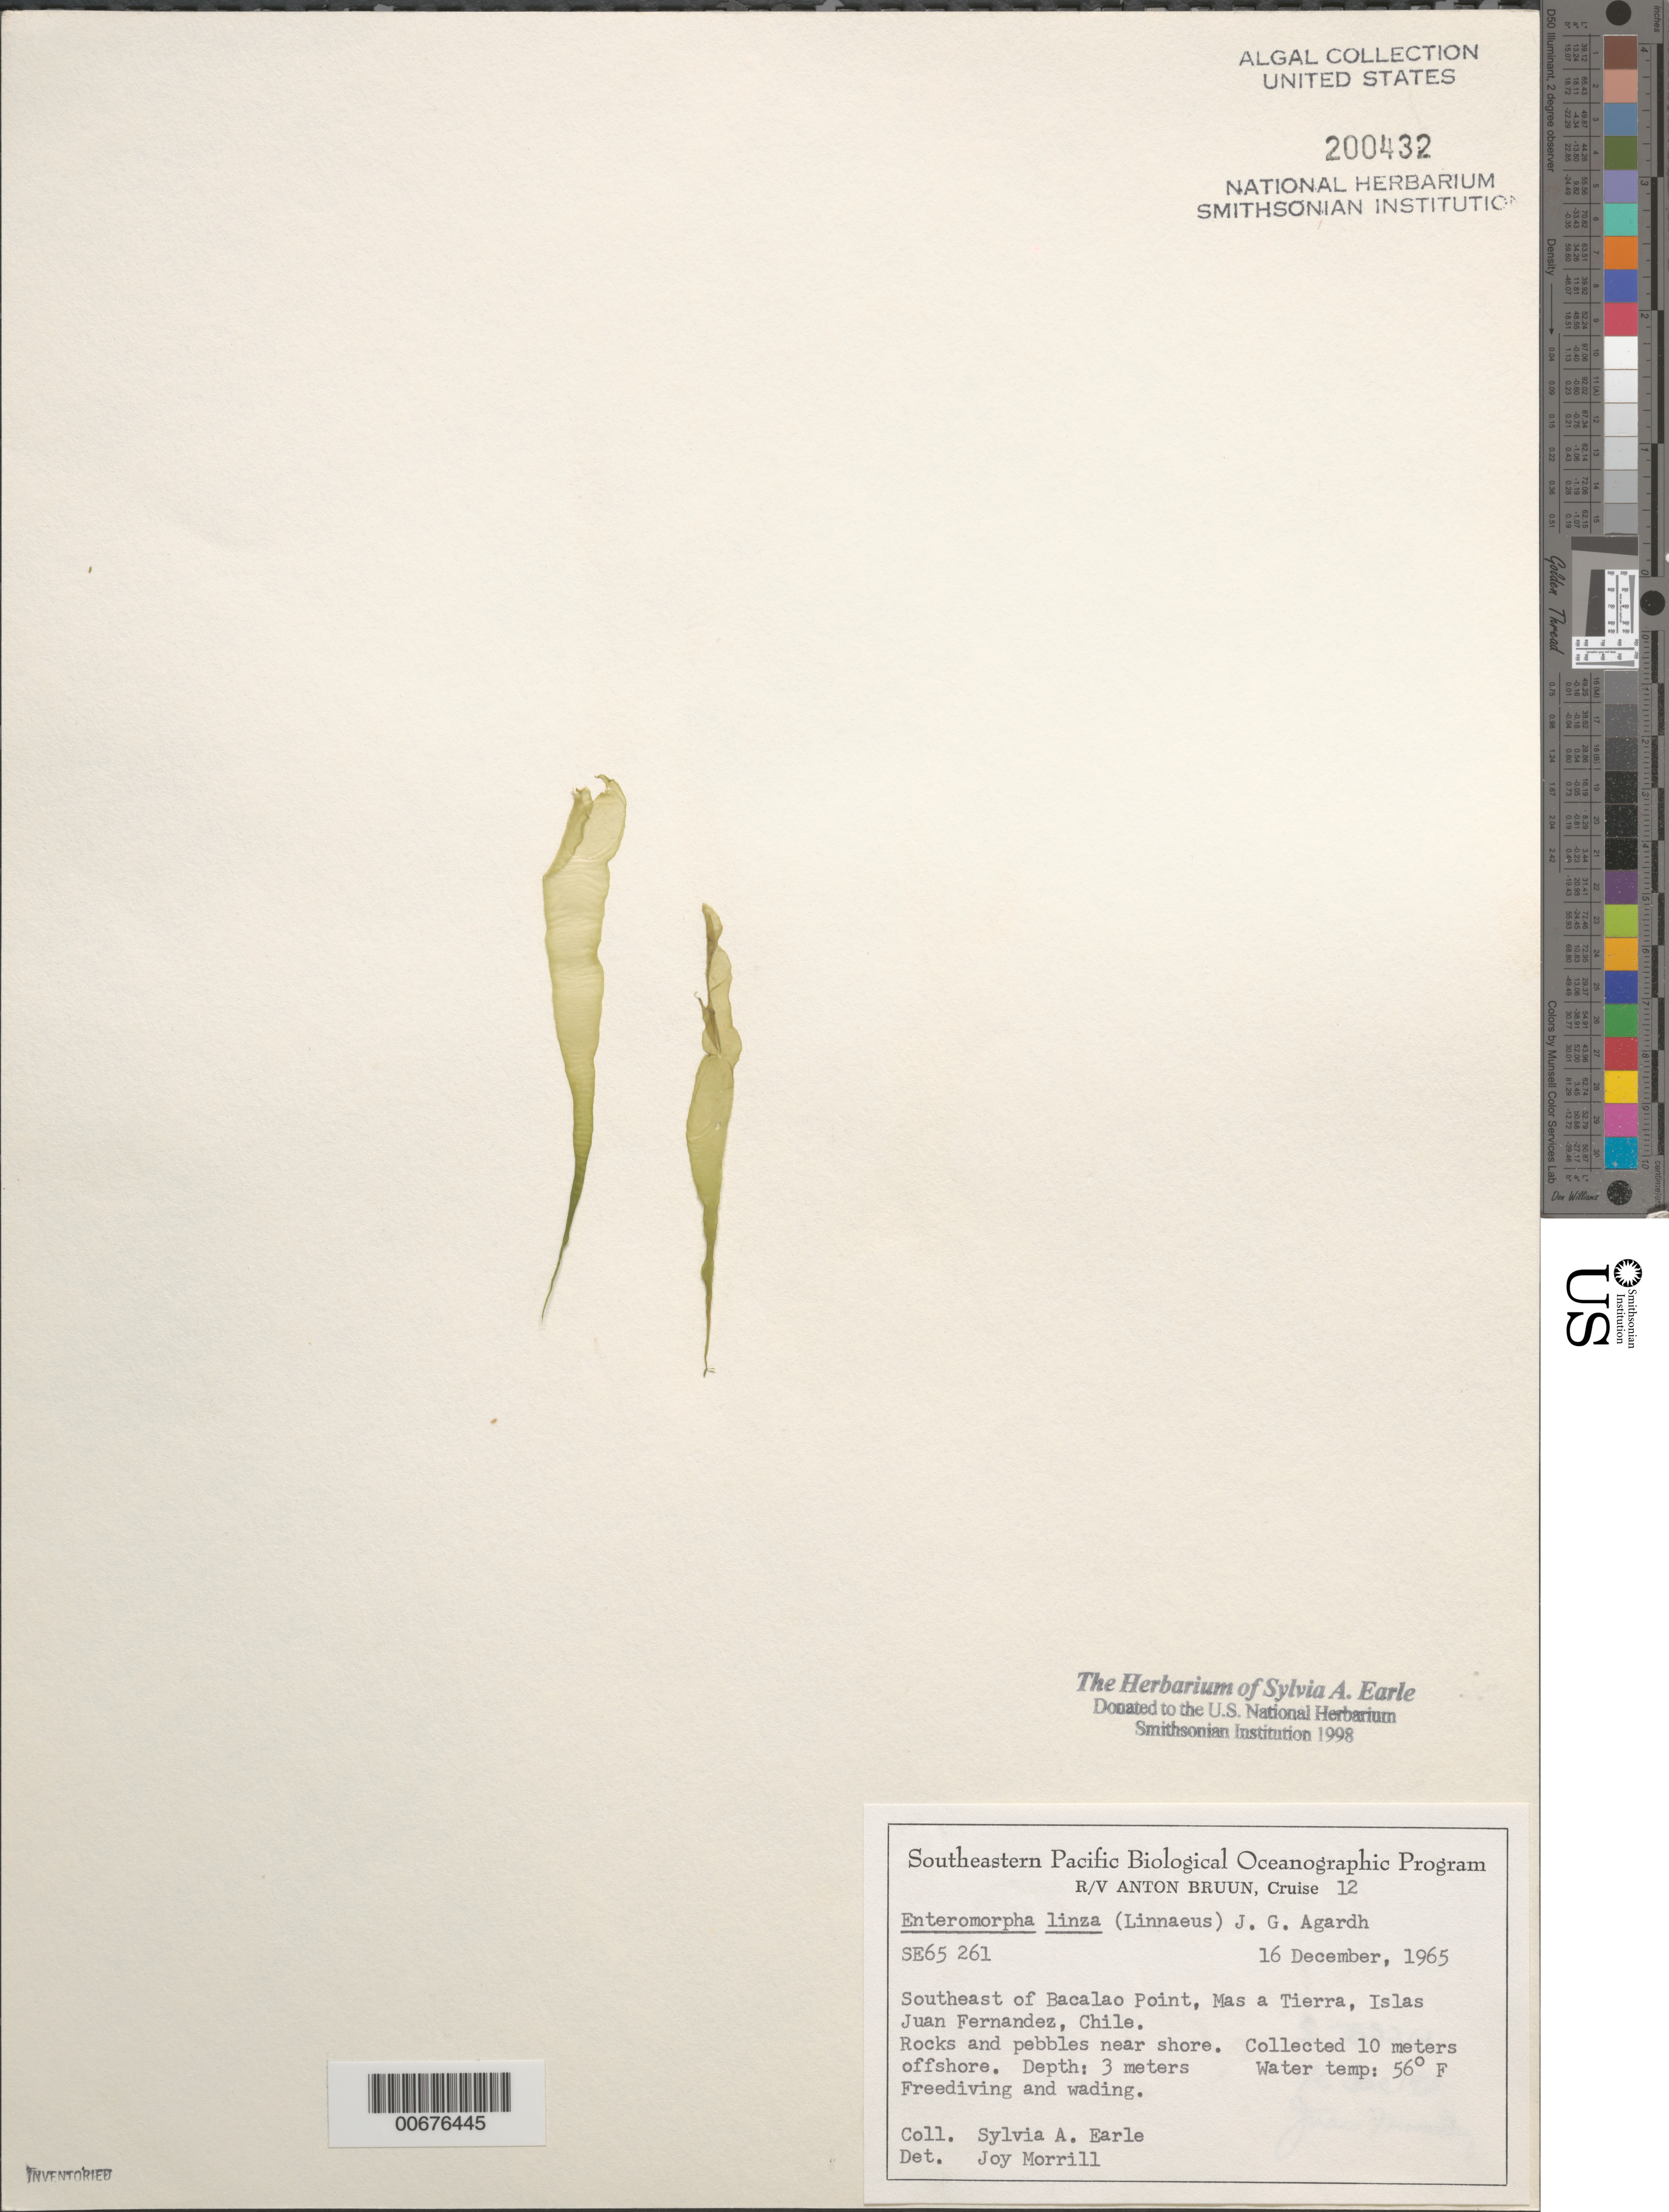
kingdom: Plantae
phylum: Chlorophyta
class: Ulvophyceae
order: Ulvales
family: Ulvaceae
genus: Ulva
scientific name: Ulva linza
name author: L.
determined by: Algae name updating Project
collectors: S. A. Earle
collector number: SE65261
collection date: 1965-12-16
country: Chile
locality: Southeast of Bacalao Point, Mas a Tierra, Islas Juan Fernandez.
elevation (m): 10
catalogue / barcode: US 200432